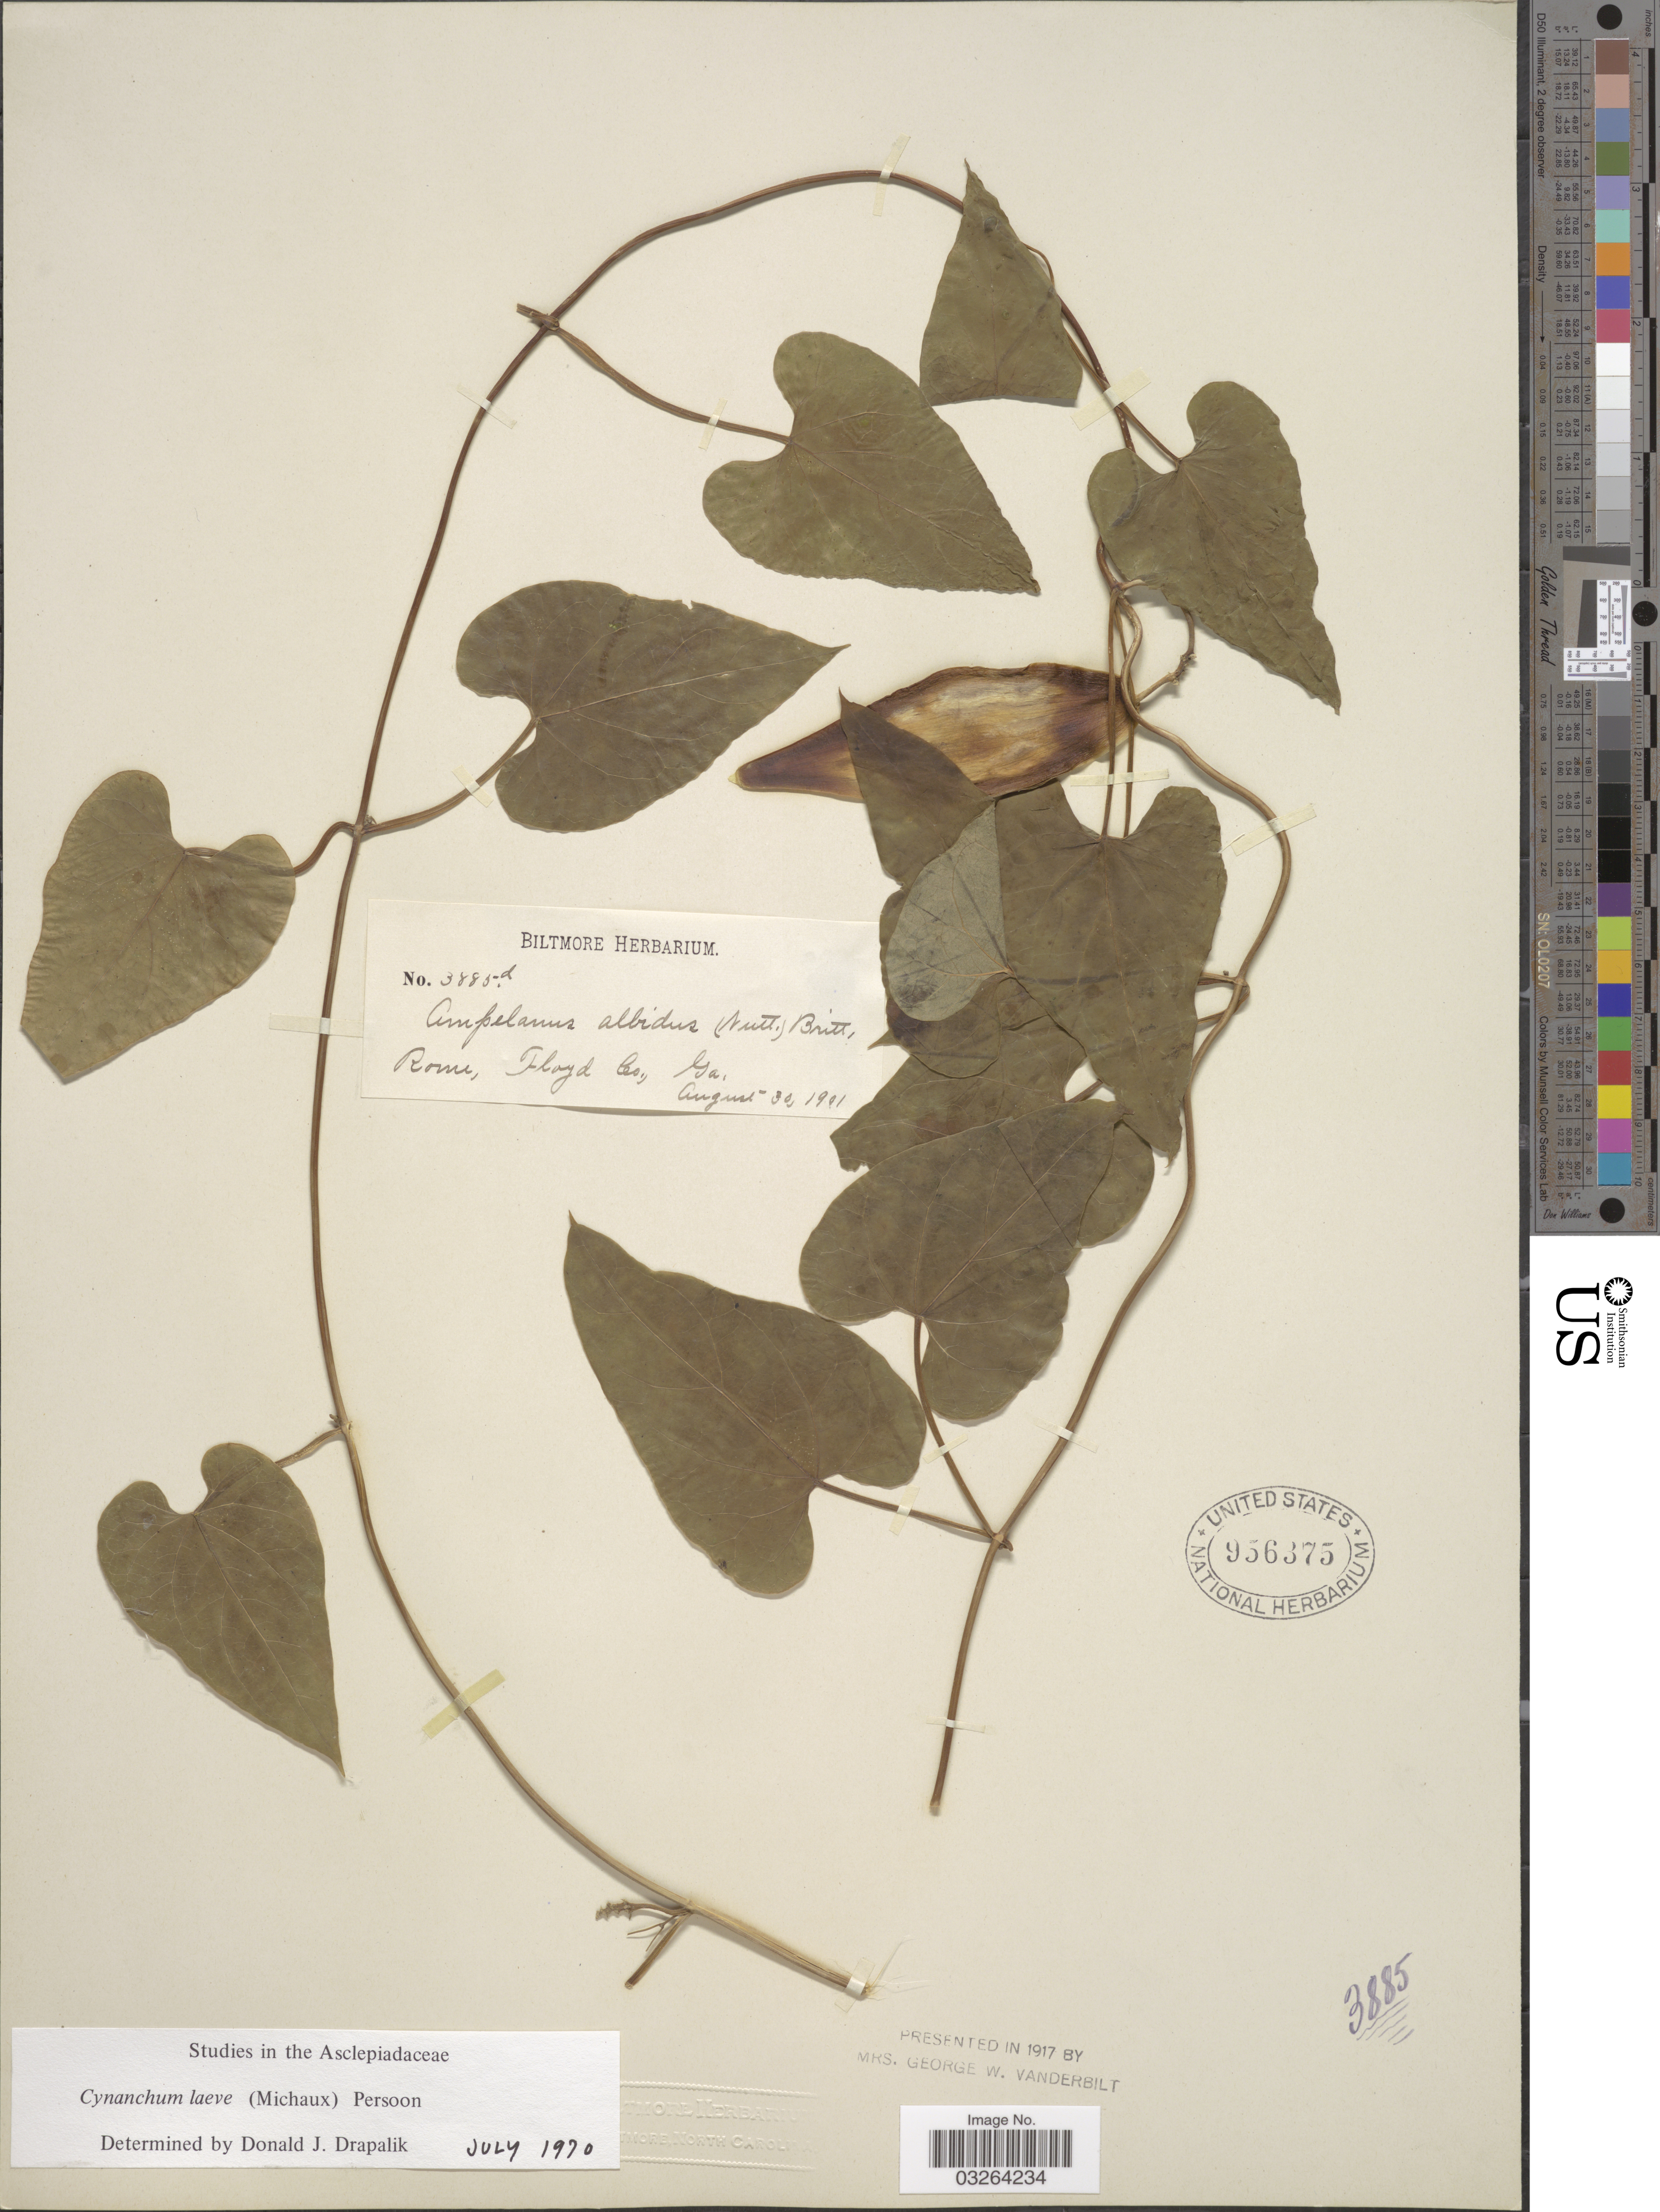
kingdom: Plantae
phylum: Tracheophyta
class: Magnoliopsida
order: Gentianales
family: Apocynaceae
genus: Cynanchum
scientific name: Cynanchum laeve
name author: (Michx.) Pers.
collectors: ex herb. Biltmore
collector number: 3885d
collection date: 1901-08-30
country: United States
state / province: Georgia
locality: Rome, Floyd Co., Ga.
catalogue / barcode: US 956375